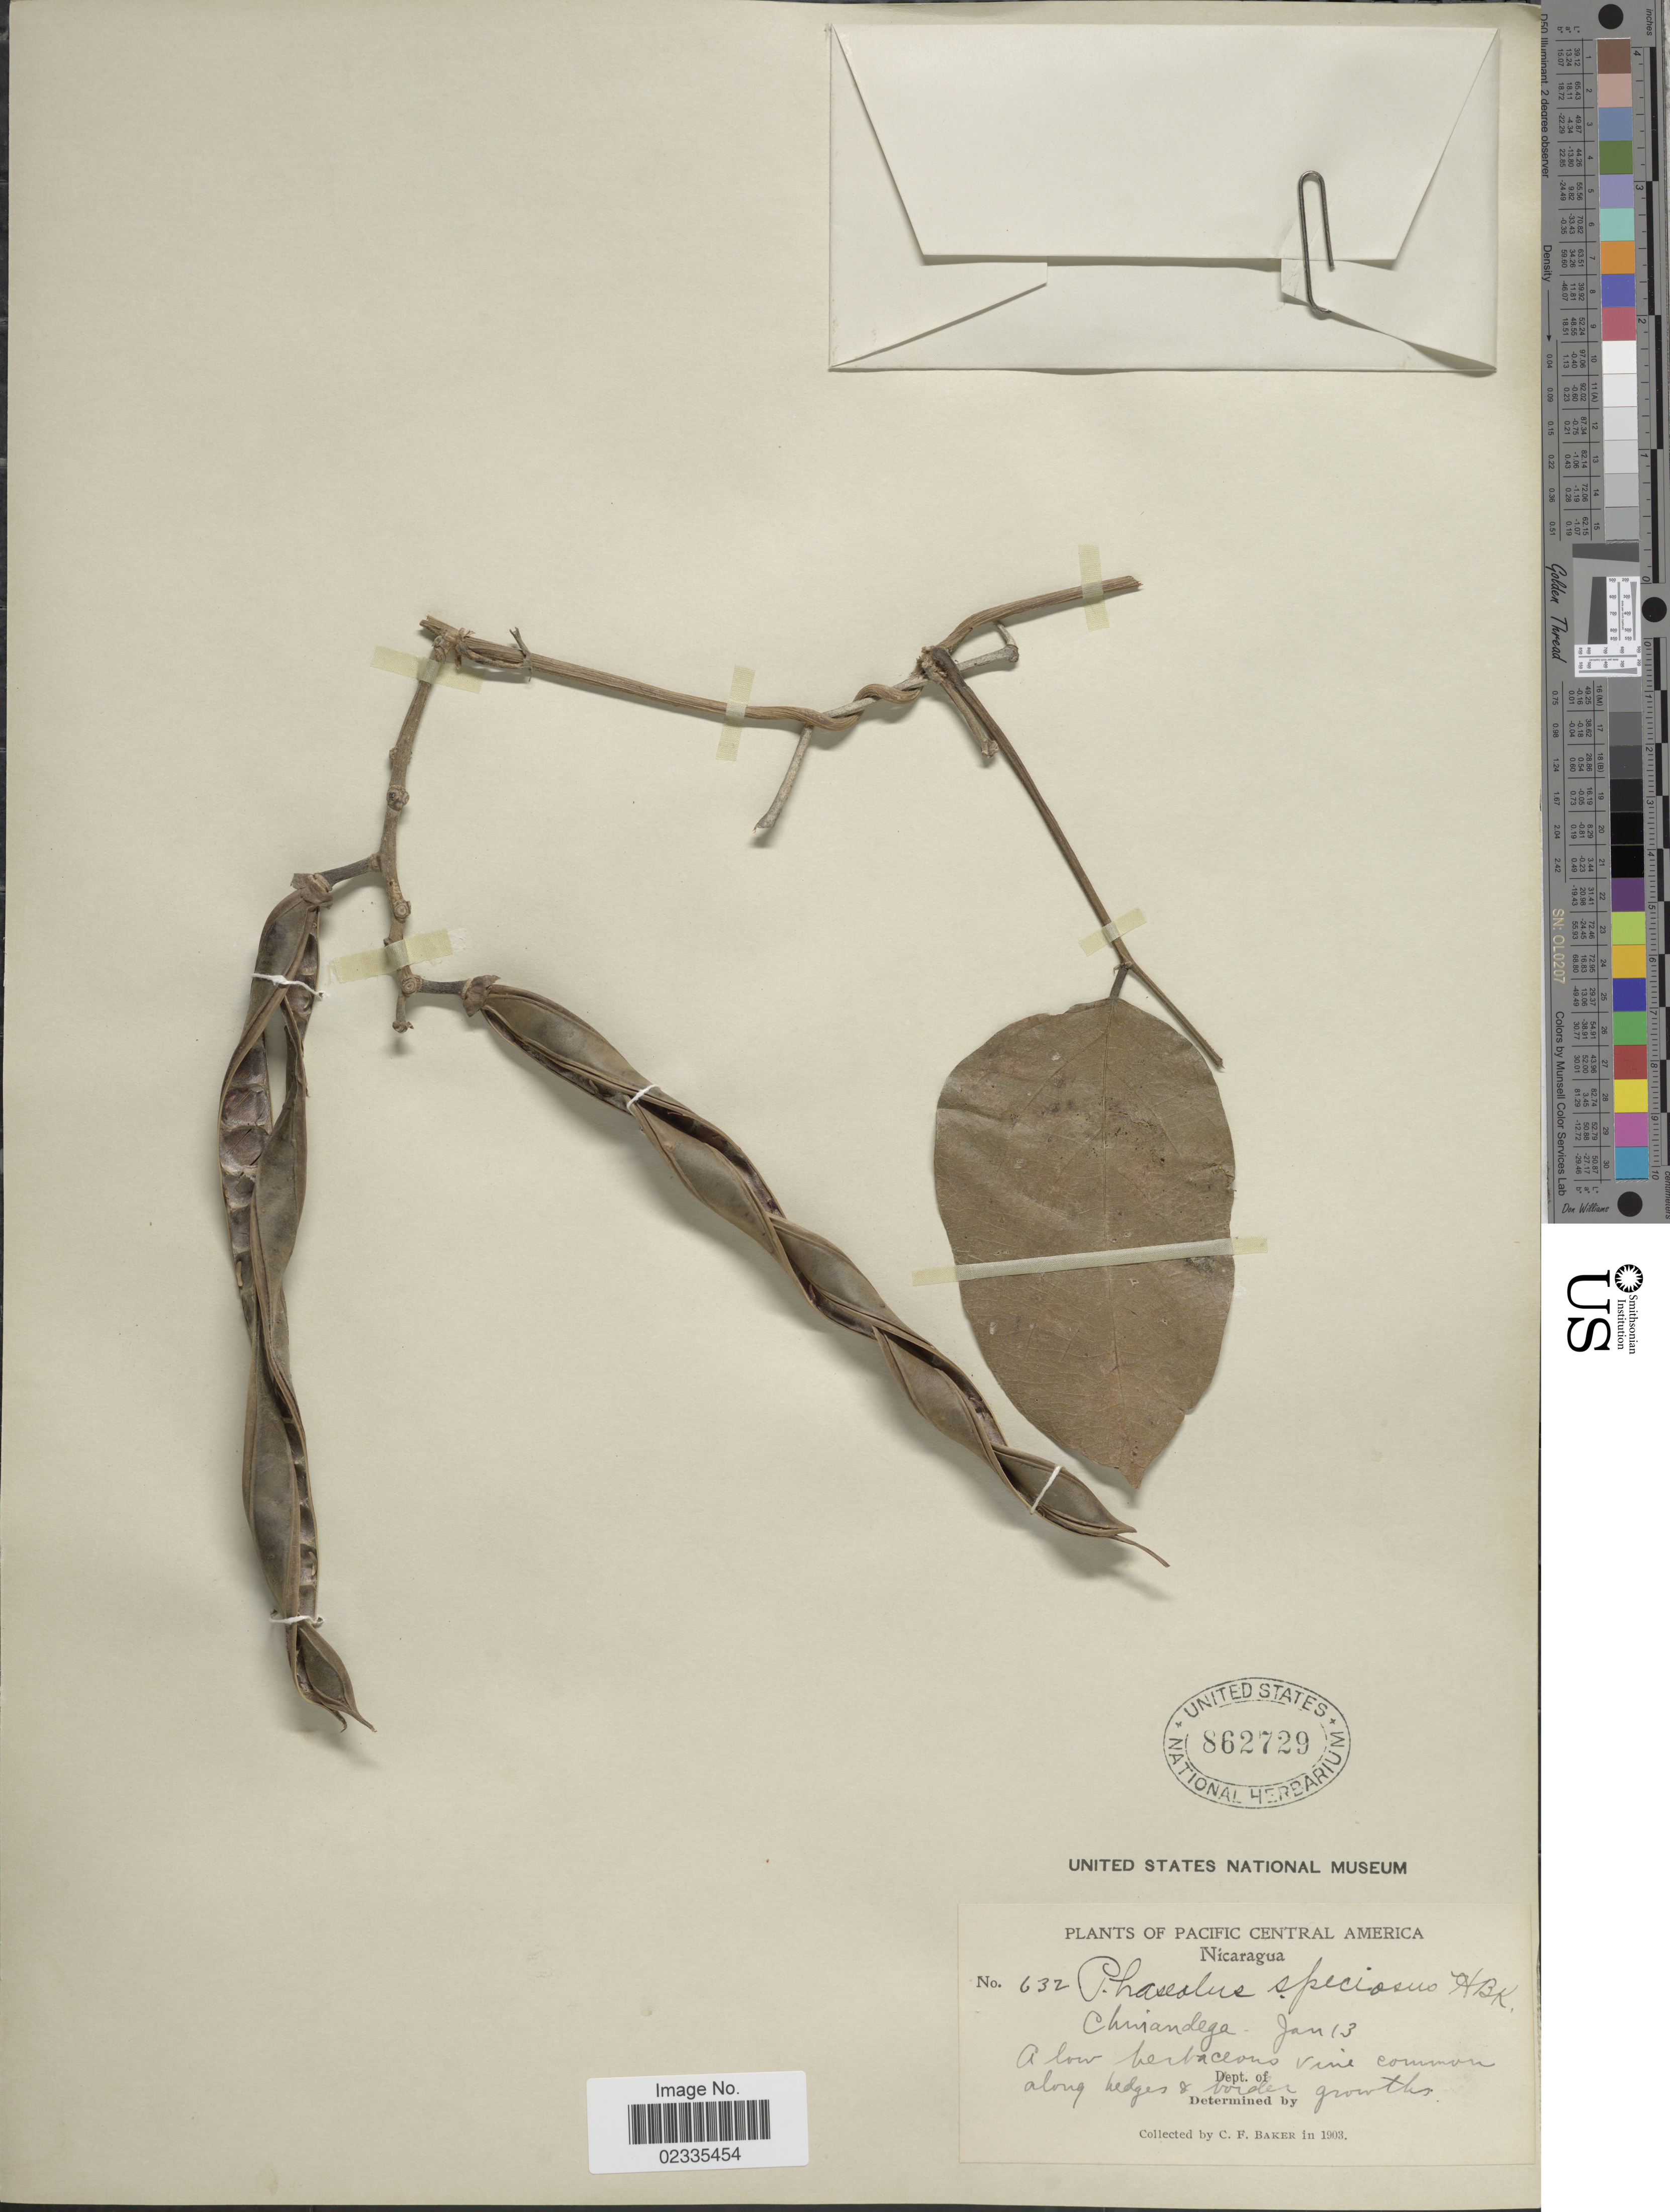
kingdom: Plantae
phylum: Tracheophyta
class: Magnoliopsida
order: Fabales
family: Fabaceae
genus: Centrosema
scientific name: Centrosema plumieri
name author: (Turpin ex Pers.) Benth.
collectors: C. F. Baker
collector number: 632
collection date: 1903-01-13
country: Nicaragua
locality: Pacific Central America, Chinandega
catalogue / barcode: US 862729